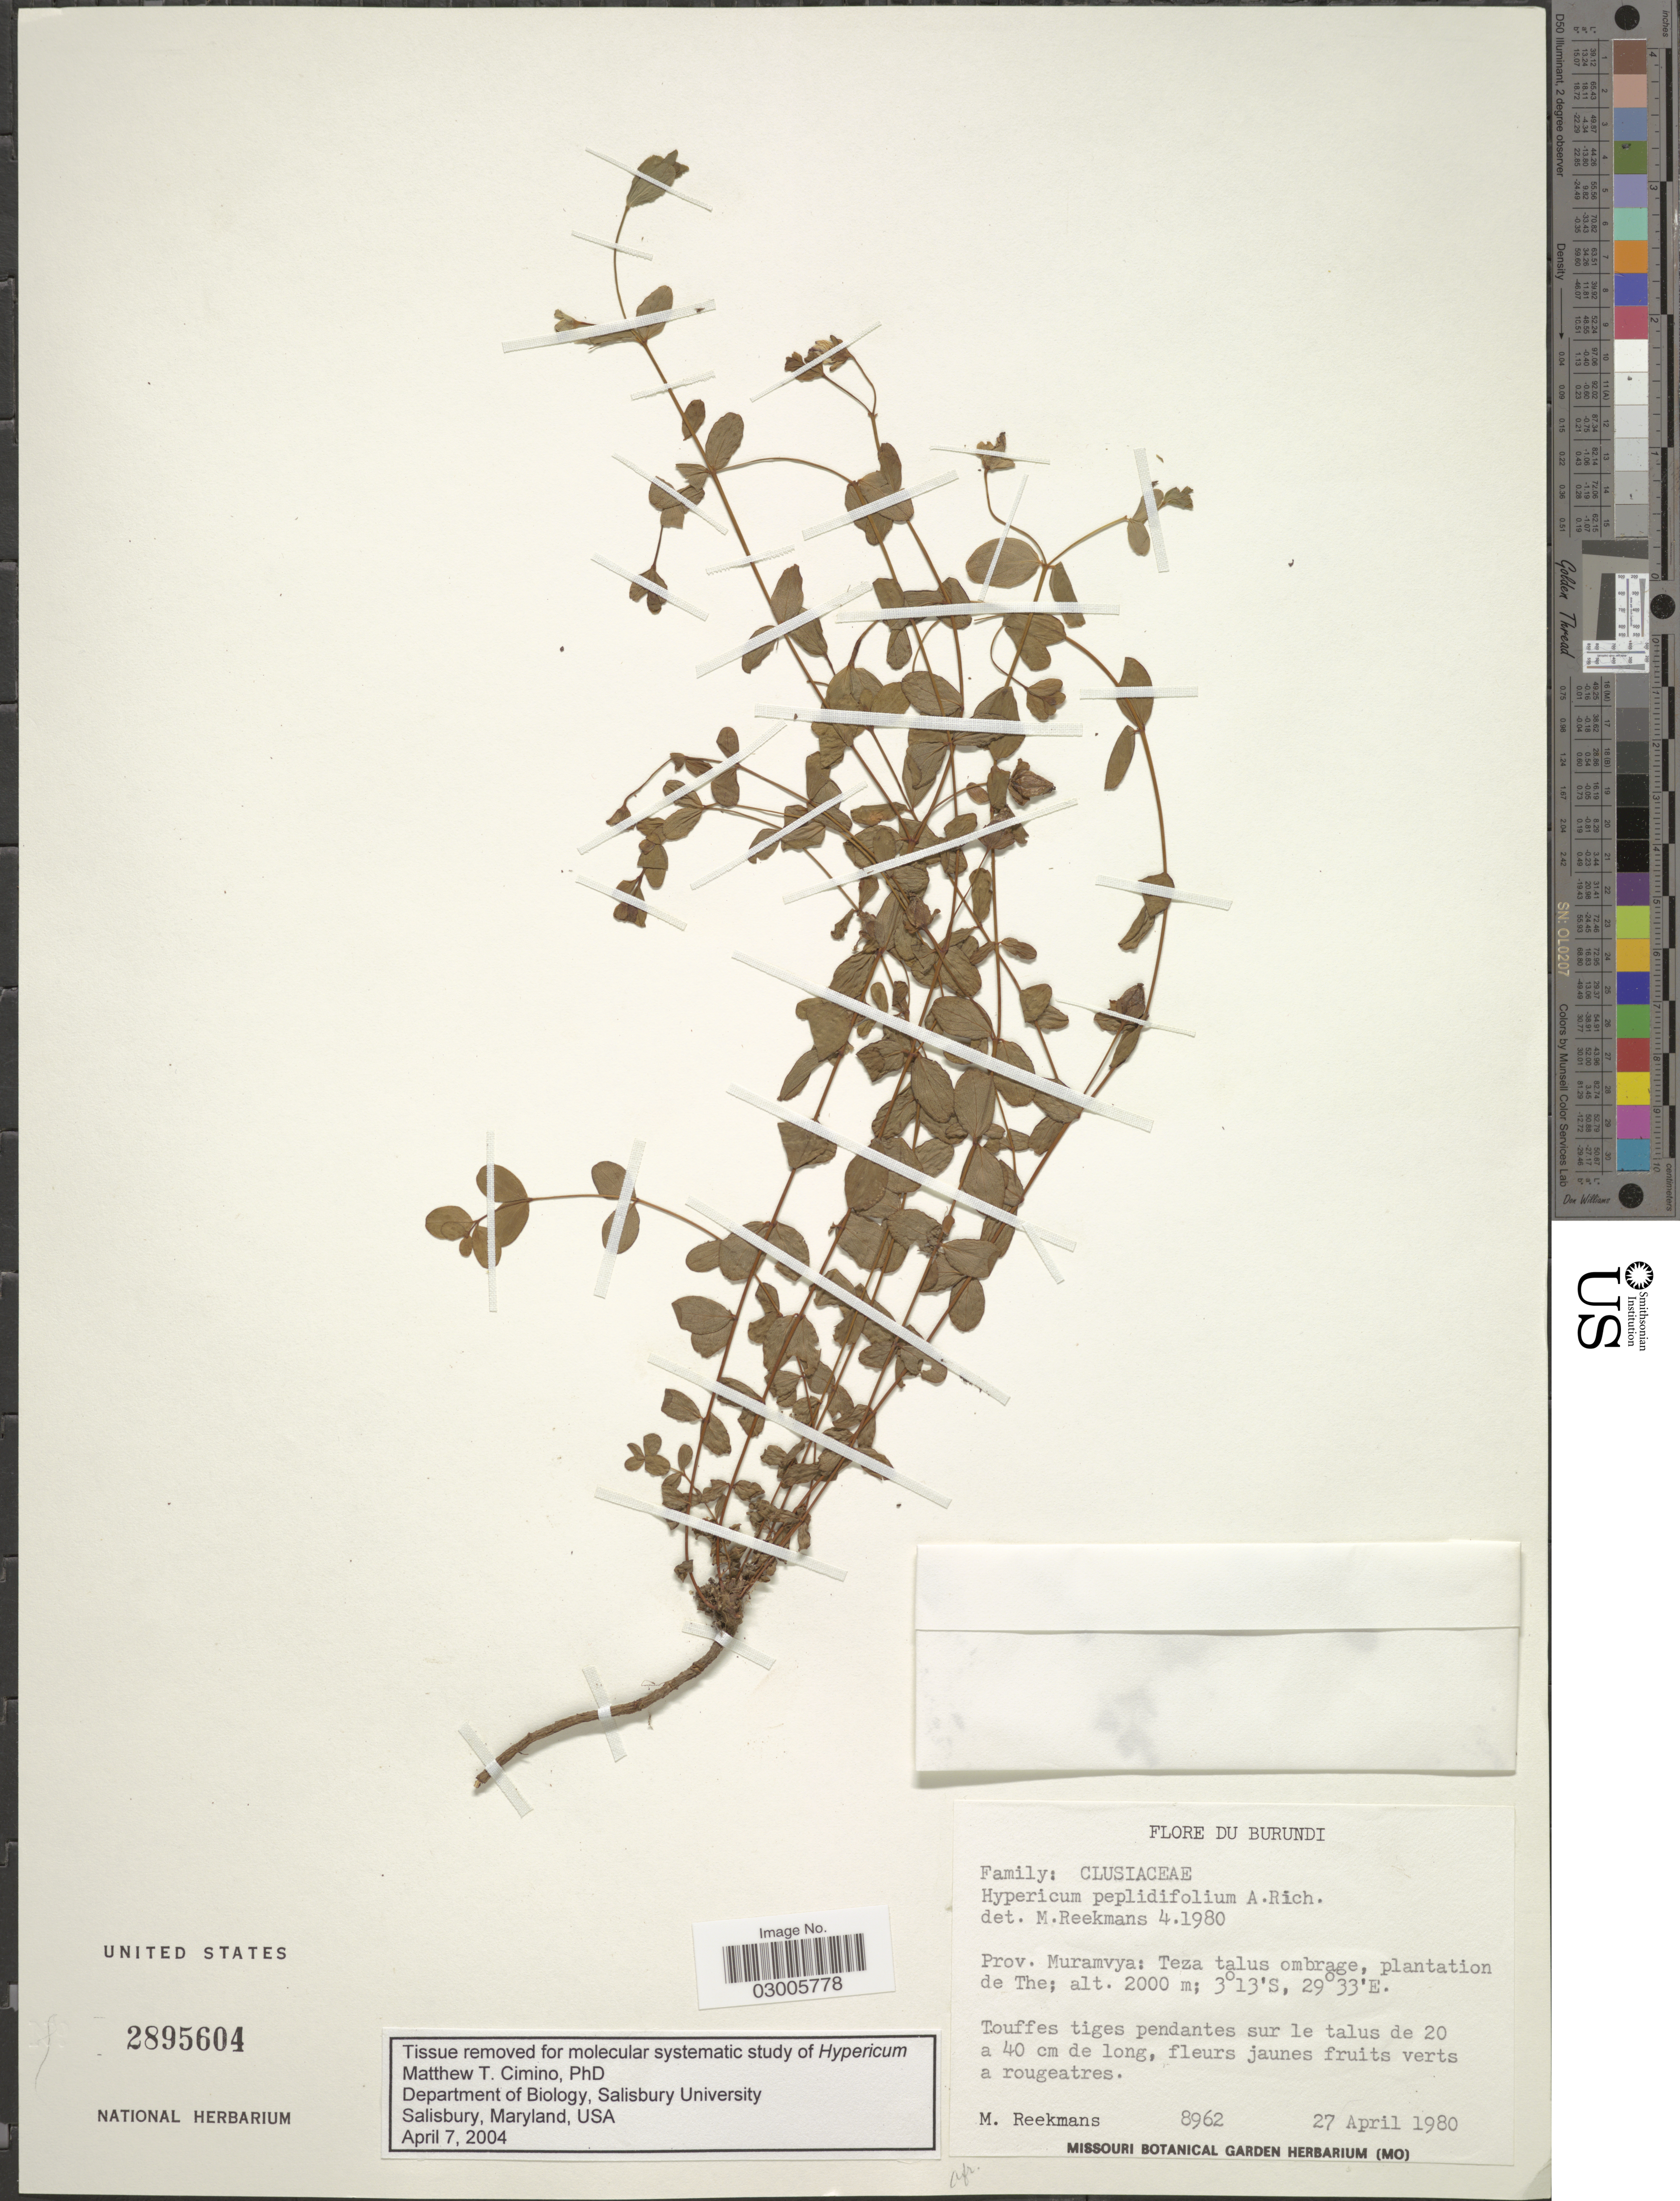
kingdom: Plantae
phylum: Tracheophyta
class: Magnoliopsida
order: Malpighiales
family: Hypericaceae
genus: Hypericum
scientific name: Hypericum peplidifolium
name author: A. Rich.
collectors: M. Reekmans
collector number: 8962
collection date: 1980-04-27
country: Burundi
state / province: Muramvya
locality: Teza talus ombrage, plantation de The.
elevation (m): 2000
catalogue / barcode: US 2895604